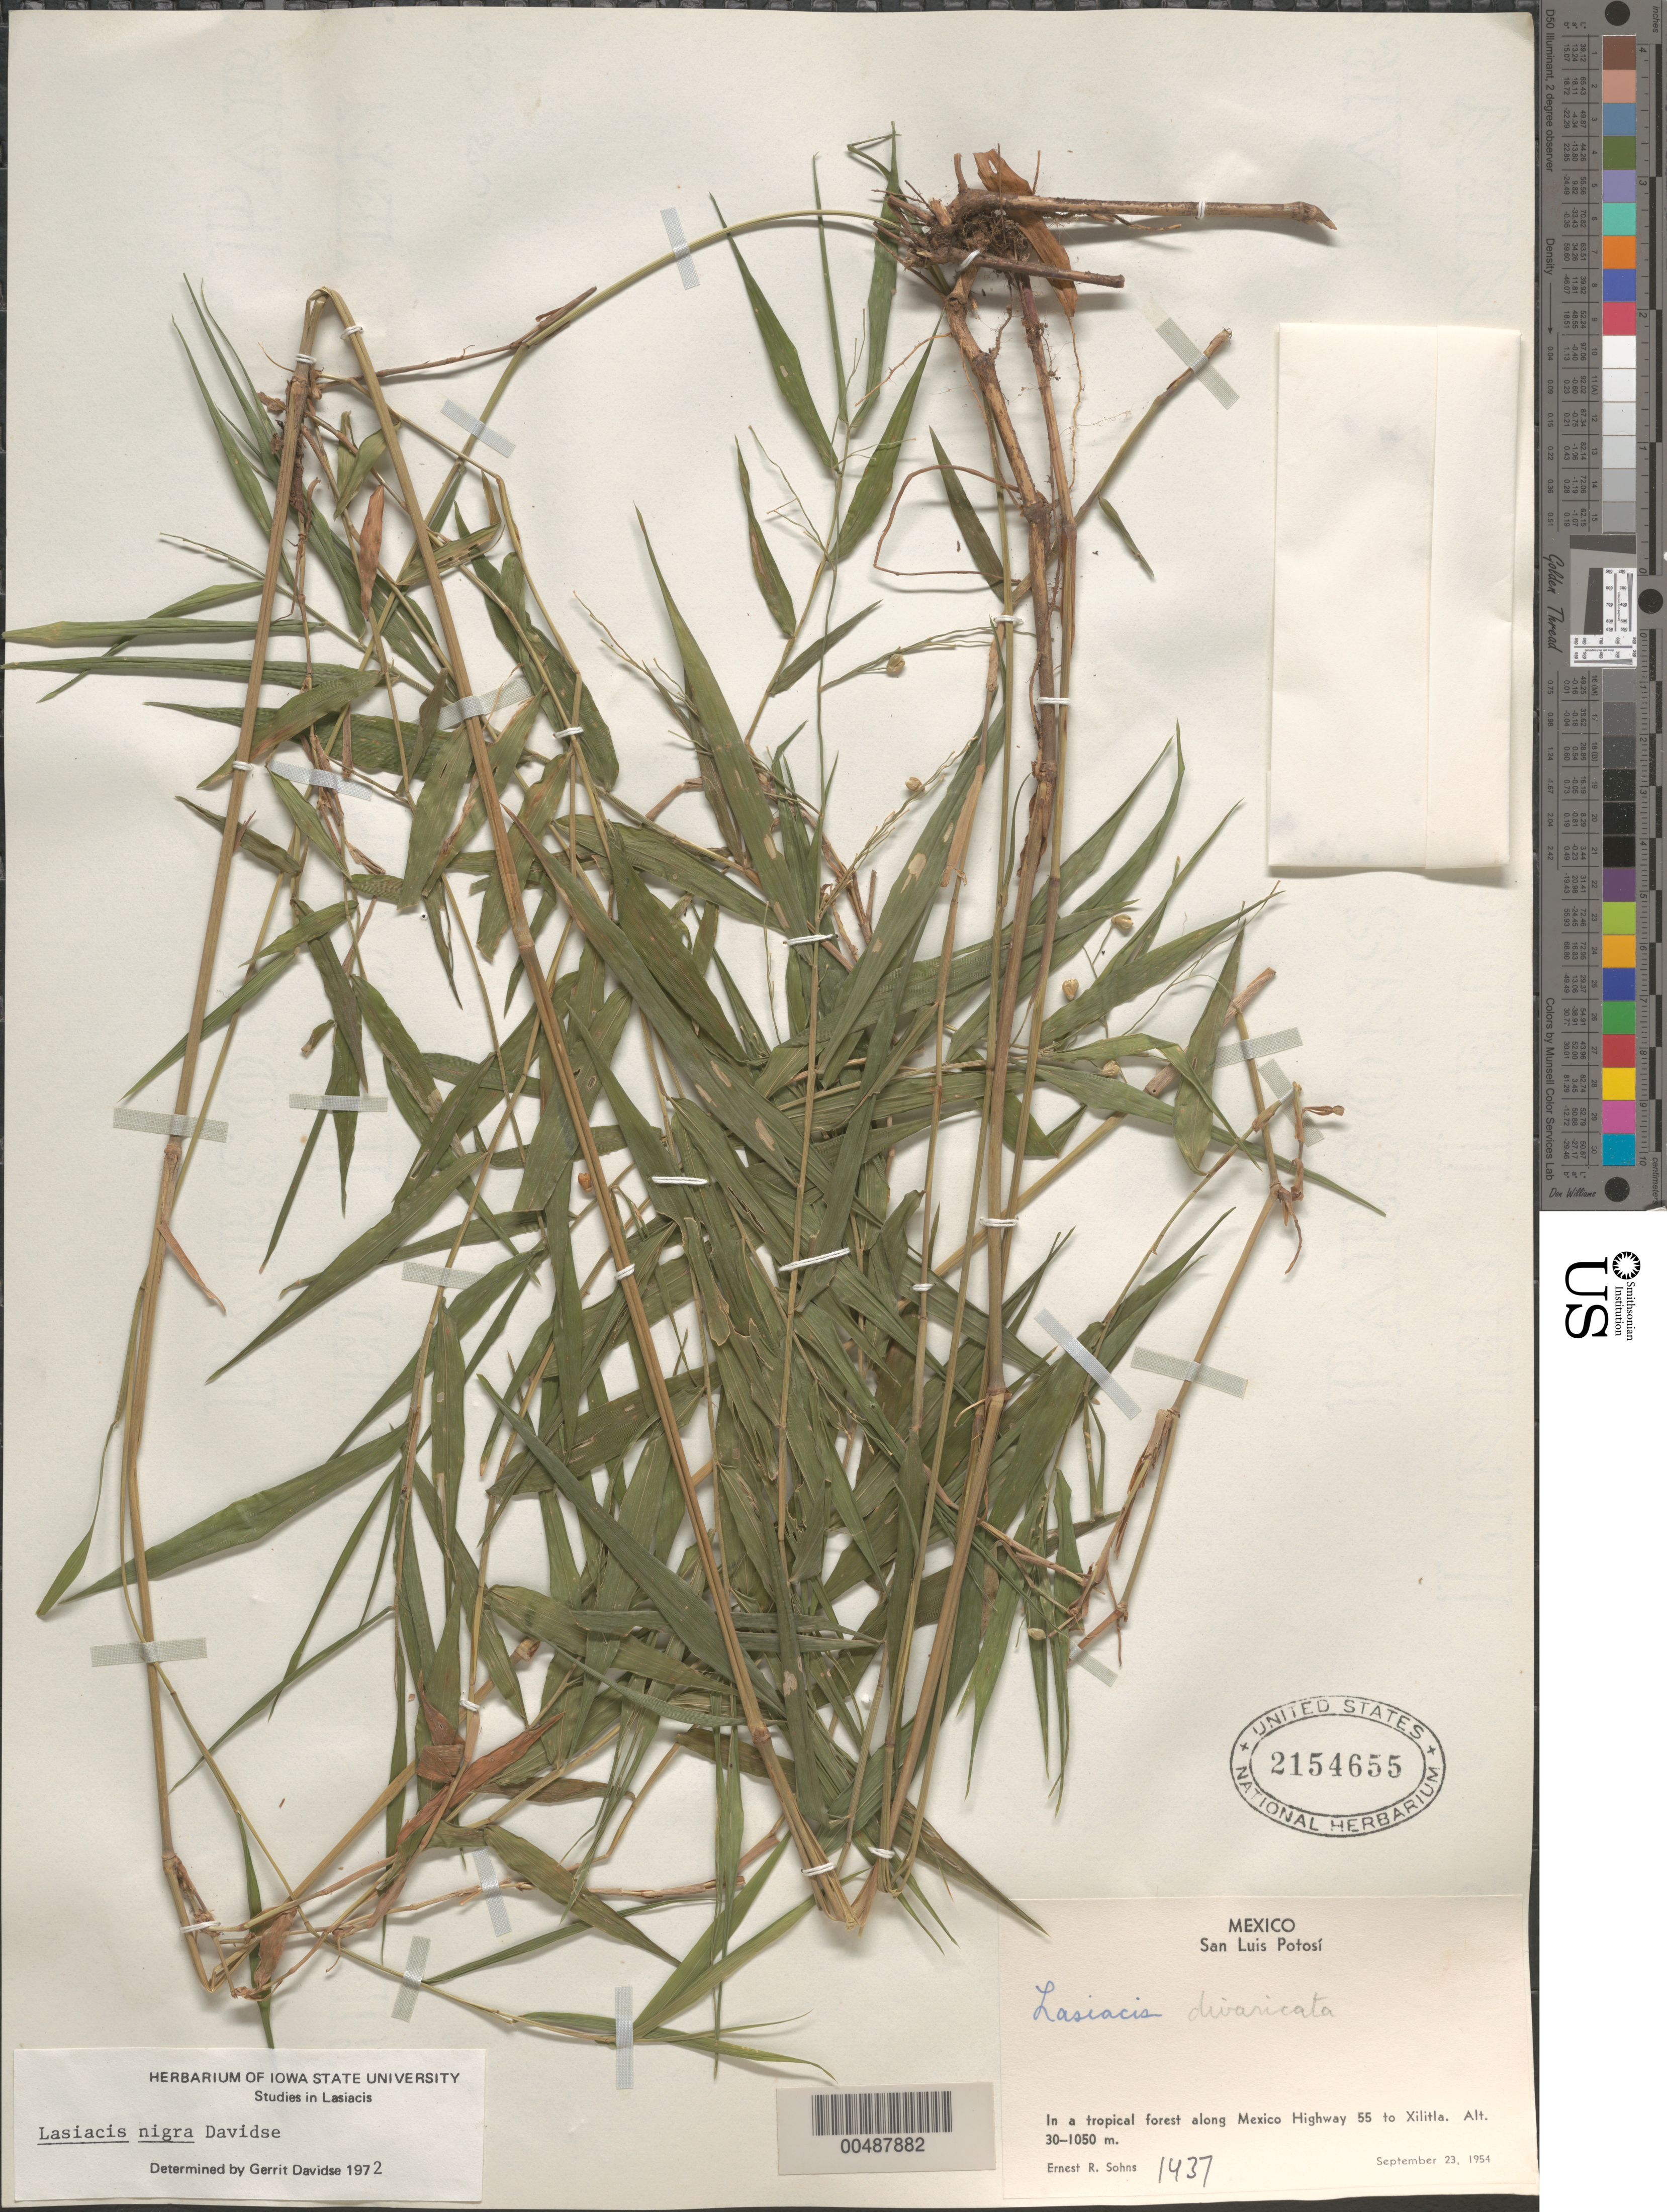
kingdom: Plantae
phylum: Tracheophyta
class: Liliopsida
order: Poales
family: Poaceae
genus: Lasiacis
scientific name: Lasiacis maxonii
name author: Swallen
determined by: Davidse, Gerrit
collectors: E. R. Sohns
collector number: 1437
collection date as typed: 23 Sep 1954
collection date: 1954-09-23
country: Mexico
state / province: San Luis Potosi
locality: Along Mexico Hwy 55 to Xilitla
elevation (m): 30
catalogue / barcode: US 2154655